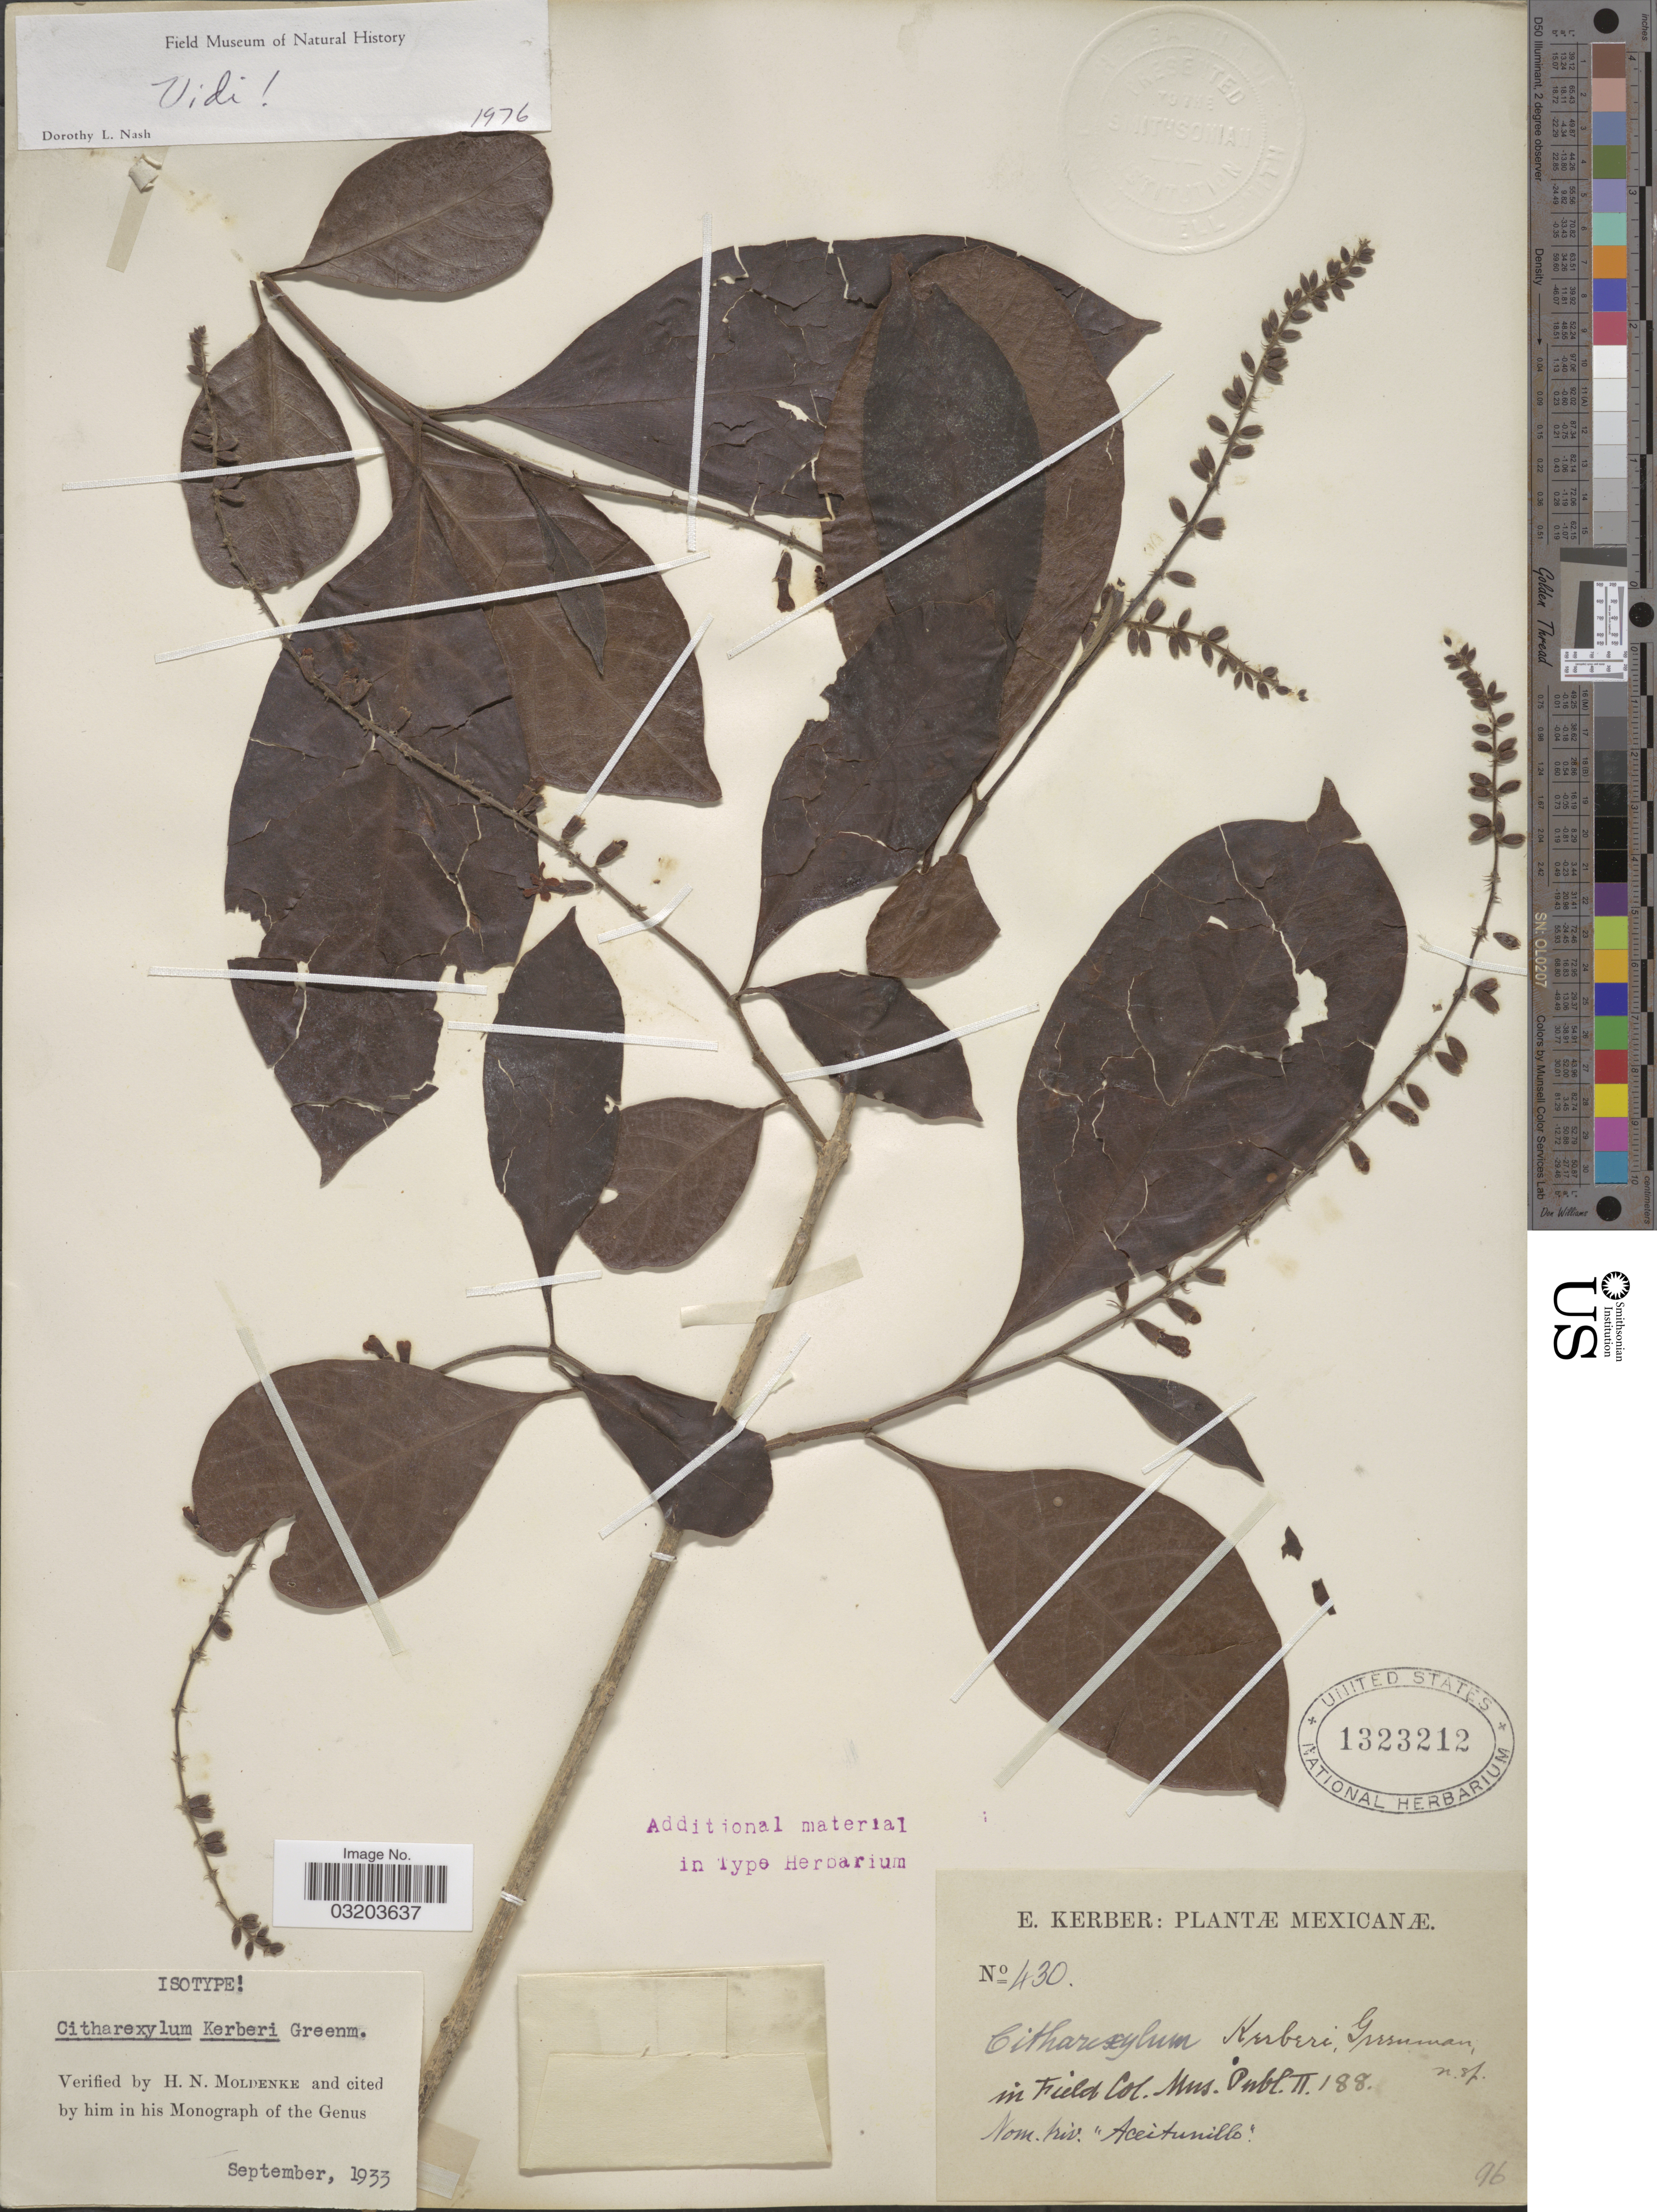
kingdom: Plantae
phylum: Tracheophyta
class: Magnoliopsida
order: Lamiales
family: Verbenaceae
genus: Citharexylum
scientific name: Citharexylum kerberi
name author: Greenm.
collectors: E. Kerber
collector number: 430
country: Mexico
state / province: Puebla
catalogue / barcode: US 1323212